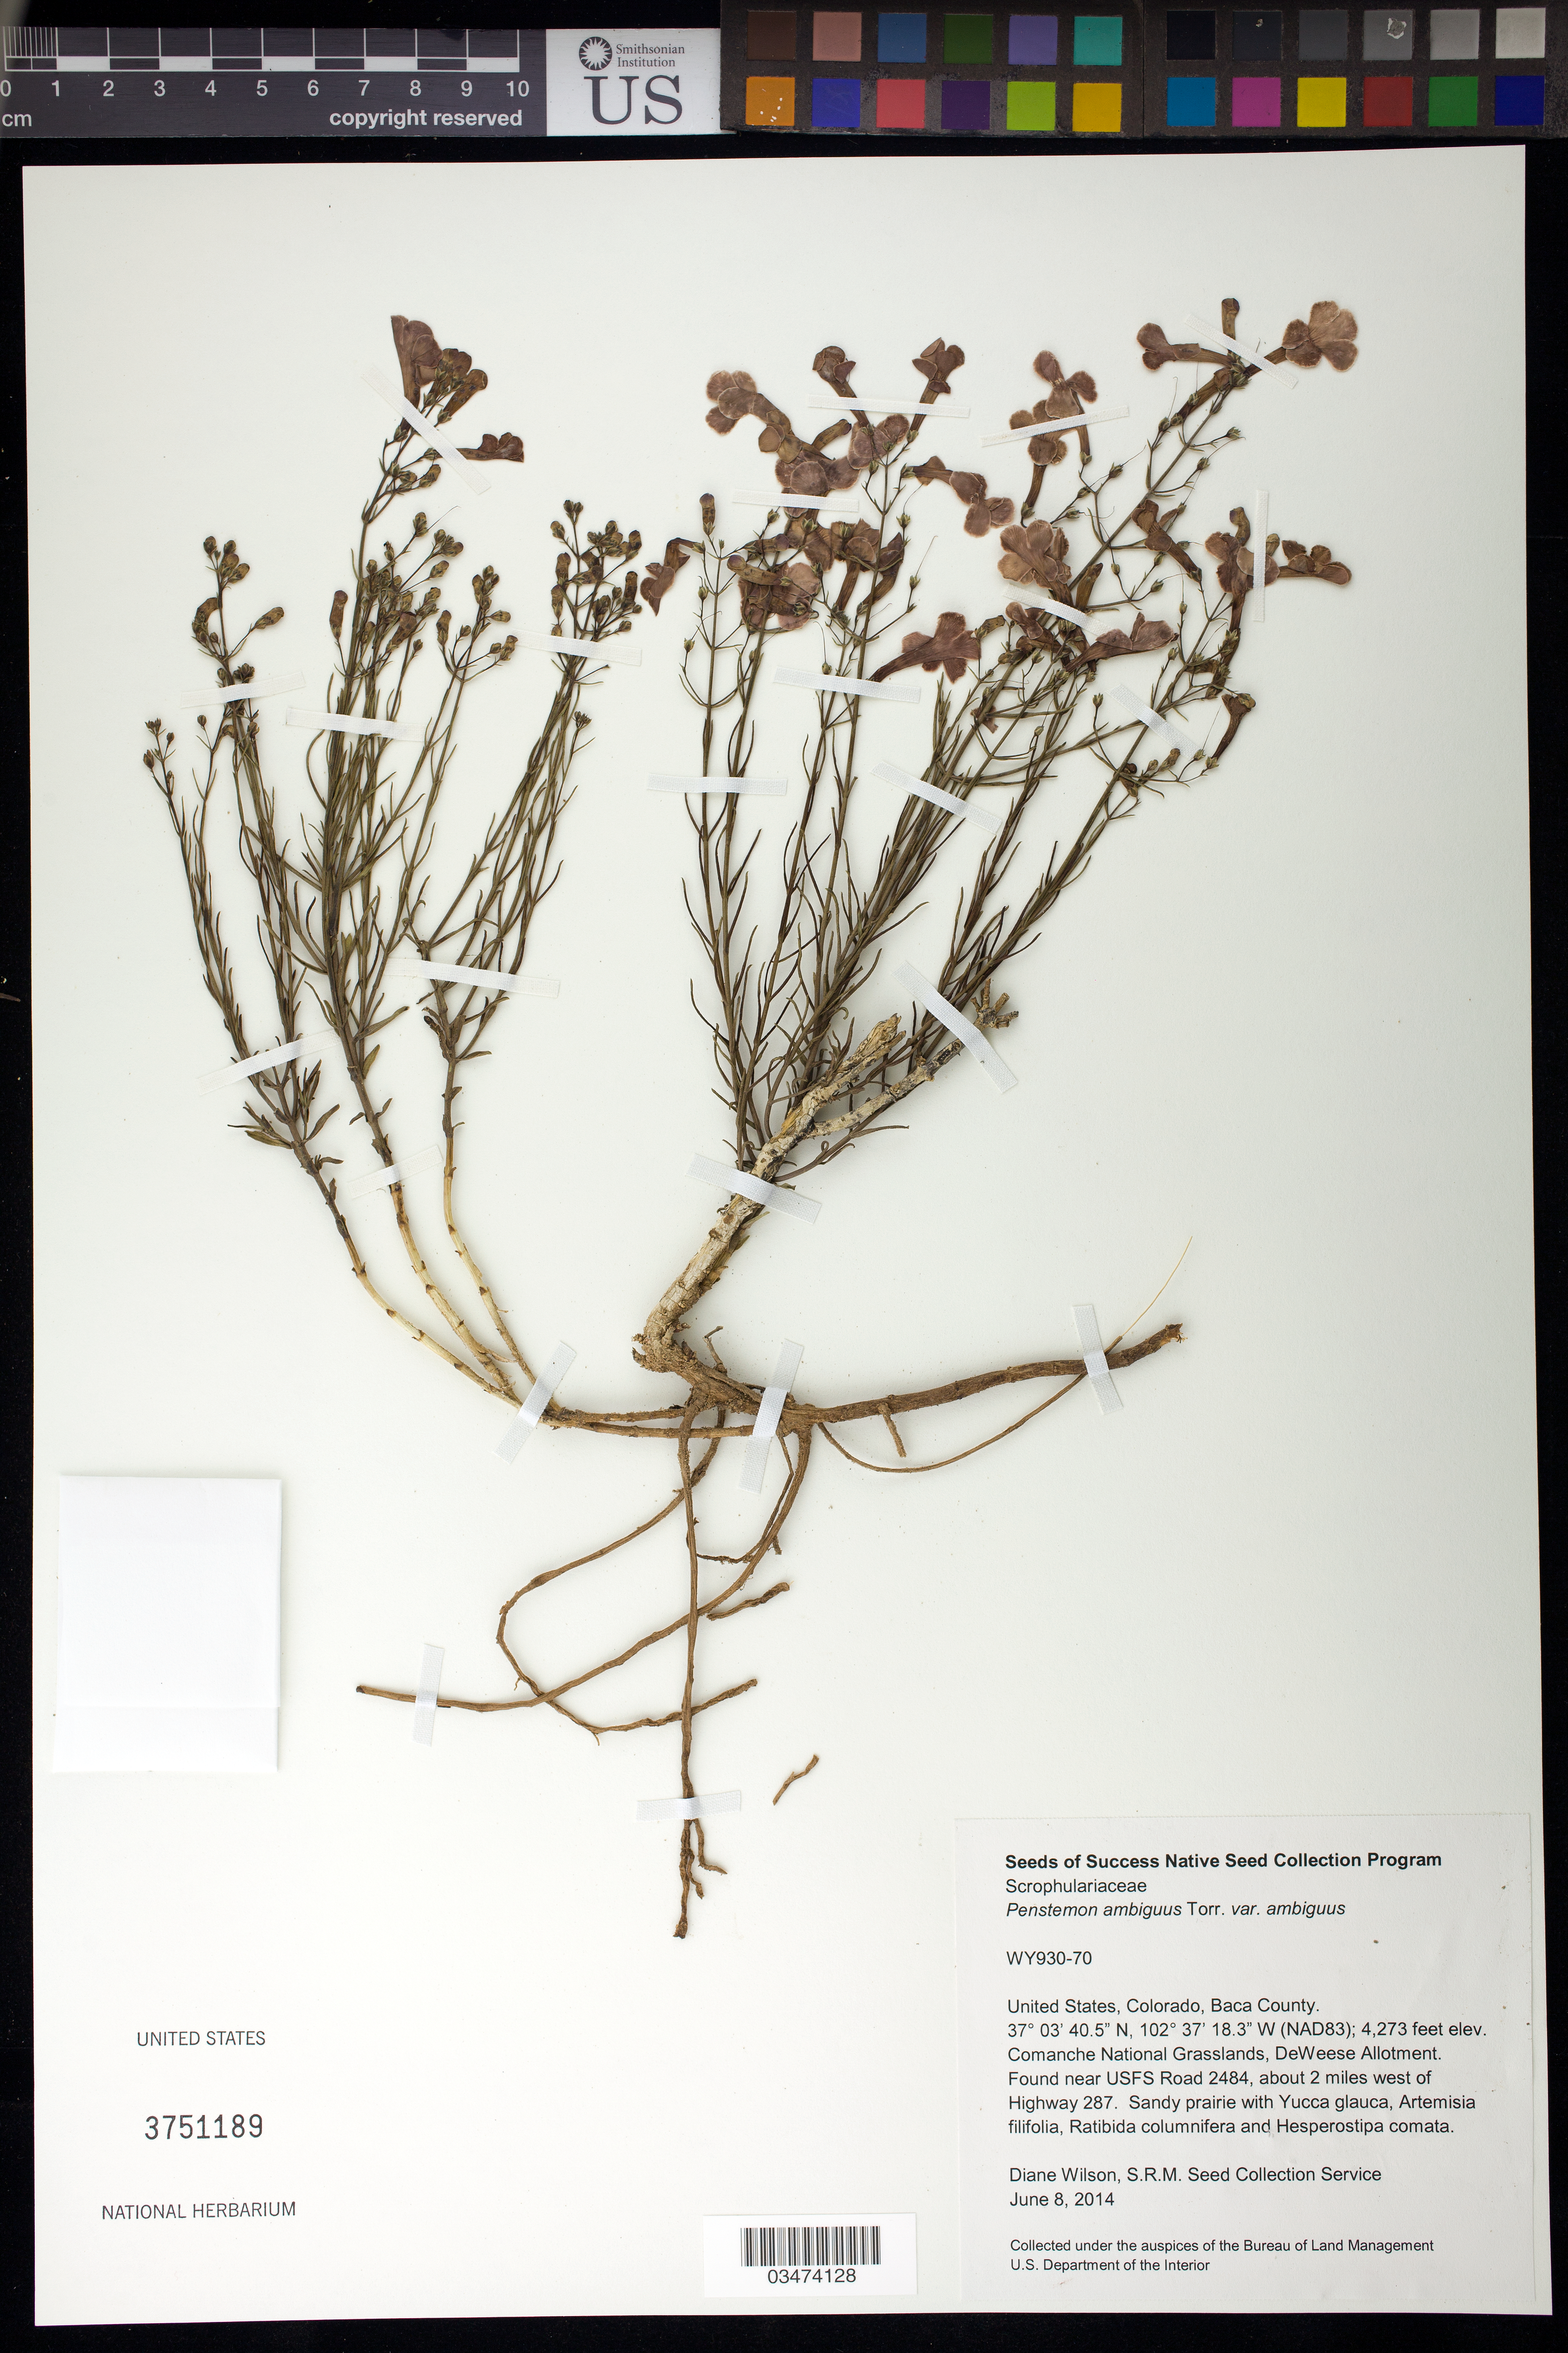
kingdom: Plantae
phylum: Tracheophyta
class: Magnoliopsida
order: Lamiales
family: Plantaginaceae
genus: Penstemon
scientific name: Penstemon ambiguus var. ambiguus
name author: Torr.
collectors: D. Wilson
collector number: WY930-70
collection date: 2014-06-08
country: United States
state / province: Colorado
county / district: Baca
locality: Comanche National Grasslands, DeWeese Allotment, near USFS Road 2484, about 2 mi. W of Hwy 287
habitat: Sandy prairie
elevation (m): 1302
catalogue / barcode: US 3751189